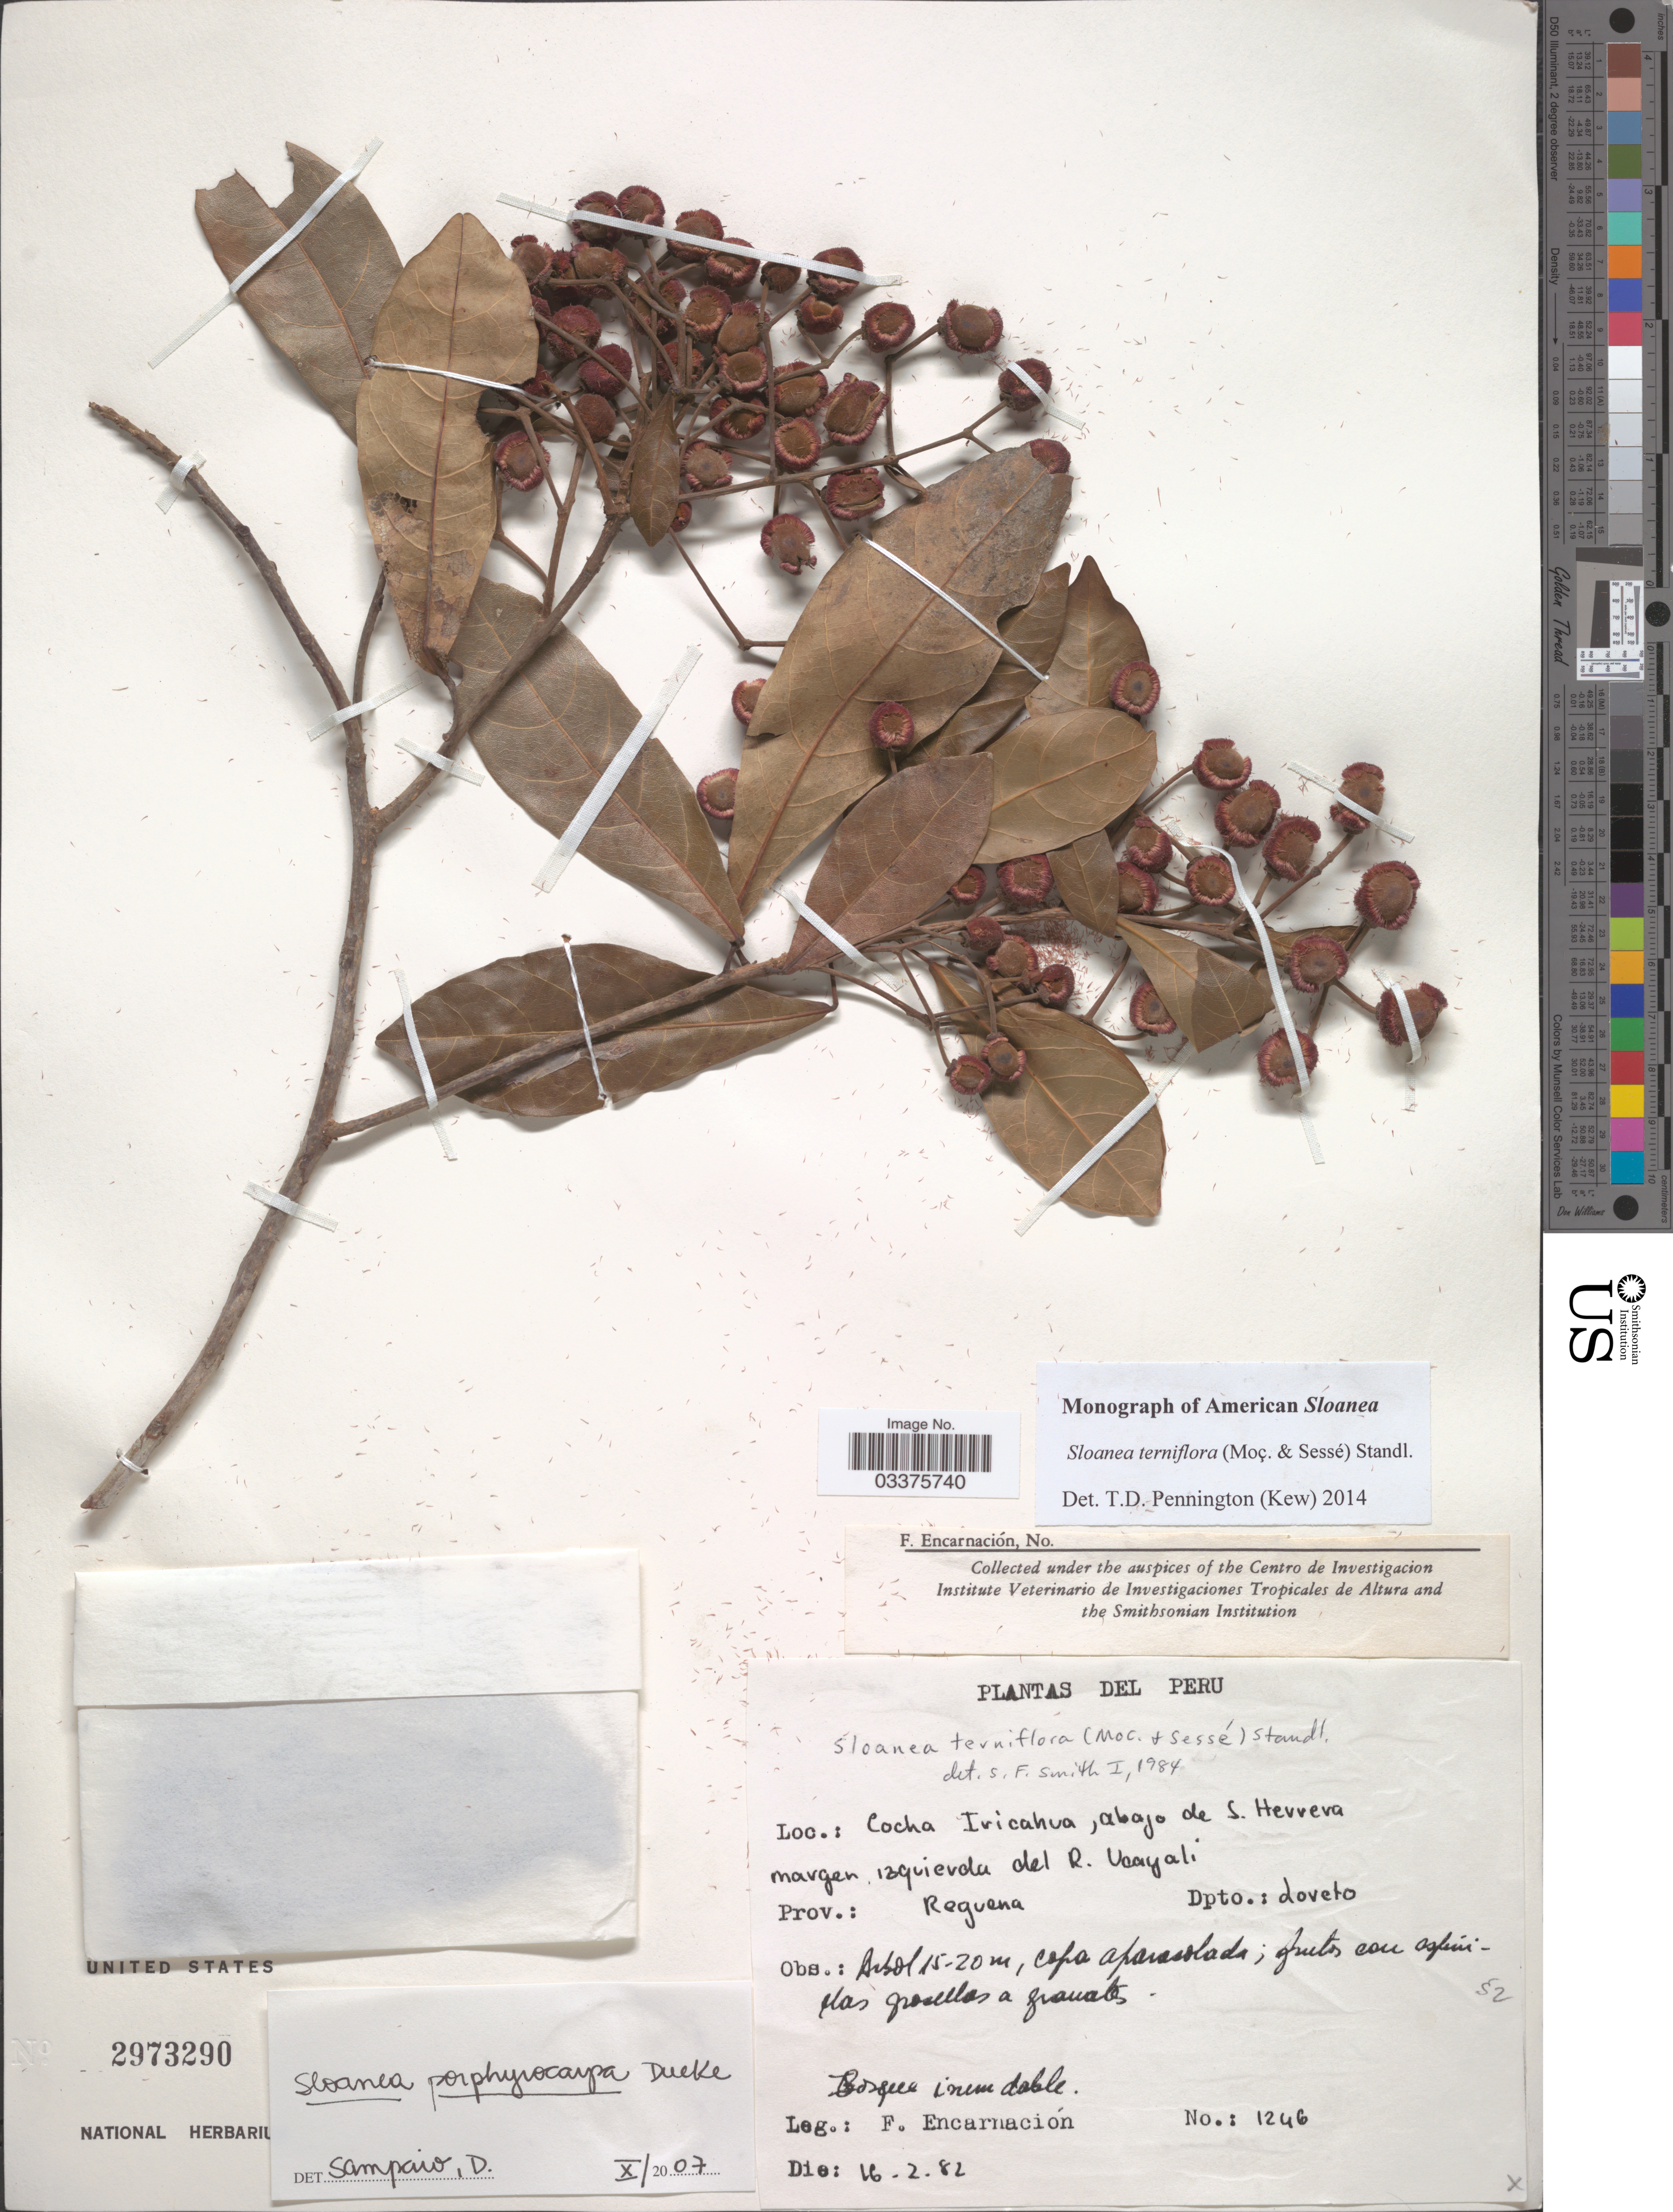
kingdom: Plantae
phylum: Tracheophyta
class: Magnoliopsida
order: Oxalidales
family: Elaeocarpaceae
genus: Sloanea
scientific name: Sloanea terniflora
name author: (Moc. & Sessé ex DC.) Standl.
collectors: F. Encarnación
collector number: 1246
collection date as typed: Transcribed d/m/y: 16/2/82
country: Peru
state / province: Loreto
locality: Cocha Iricahua, abajo de S. Herrera margen izquierda del R. Ucayali. Prov.: Requena. Dpto.: Loreto.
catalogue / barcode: US 2973290